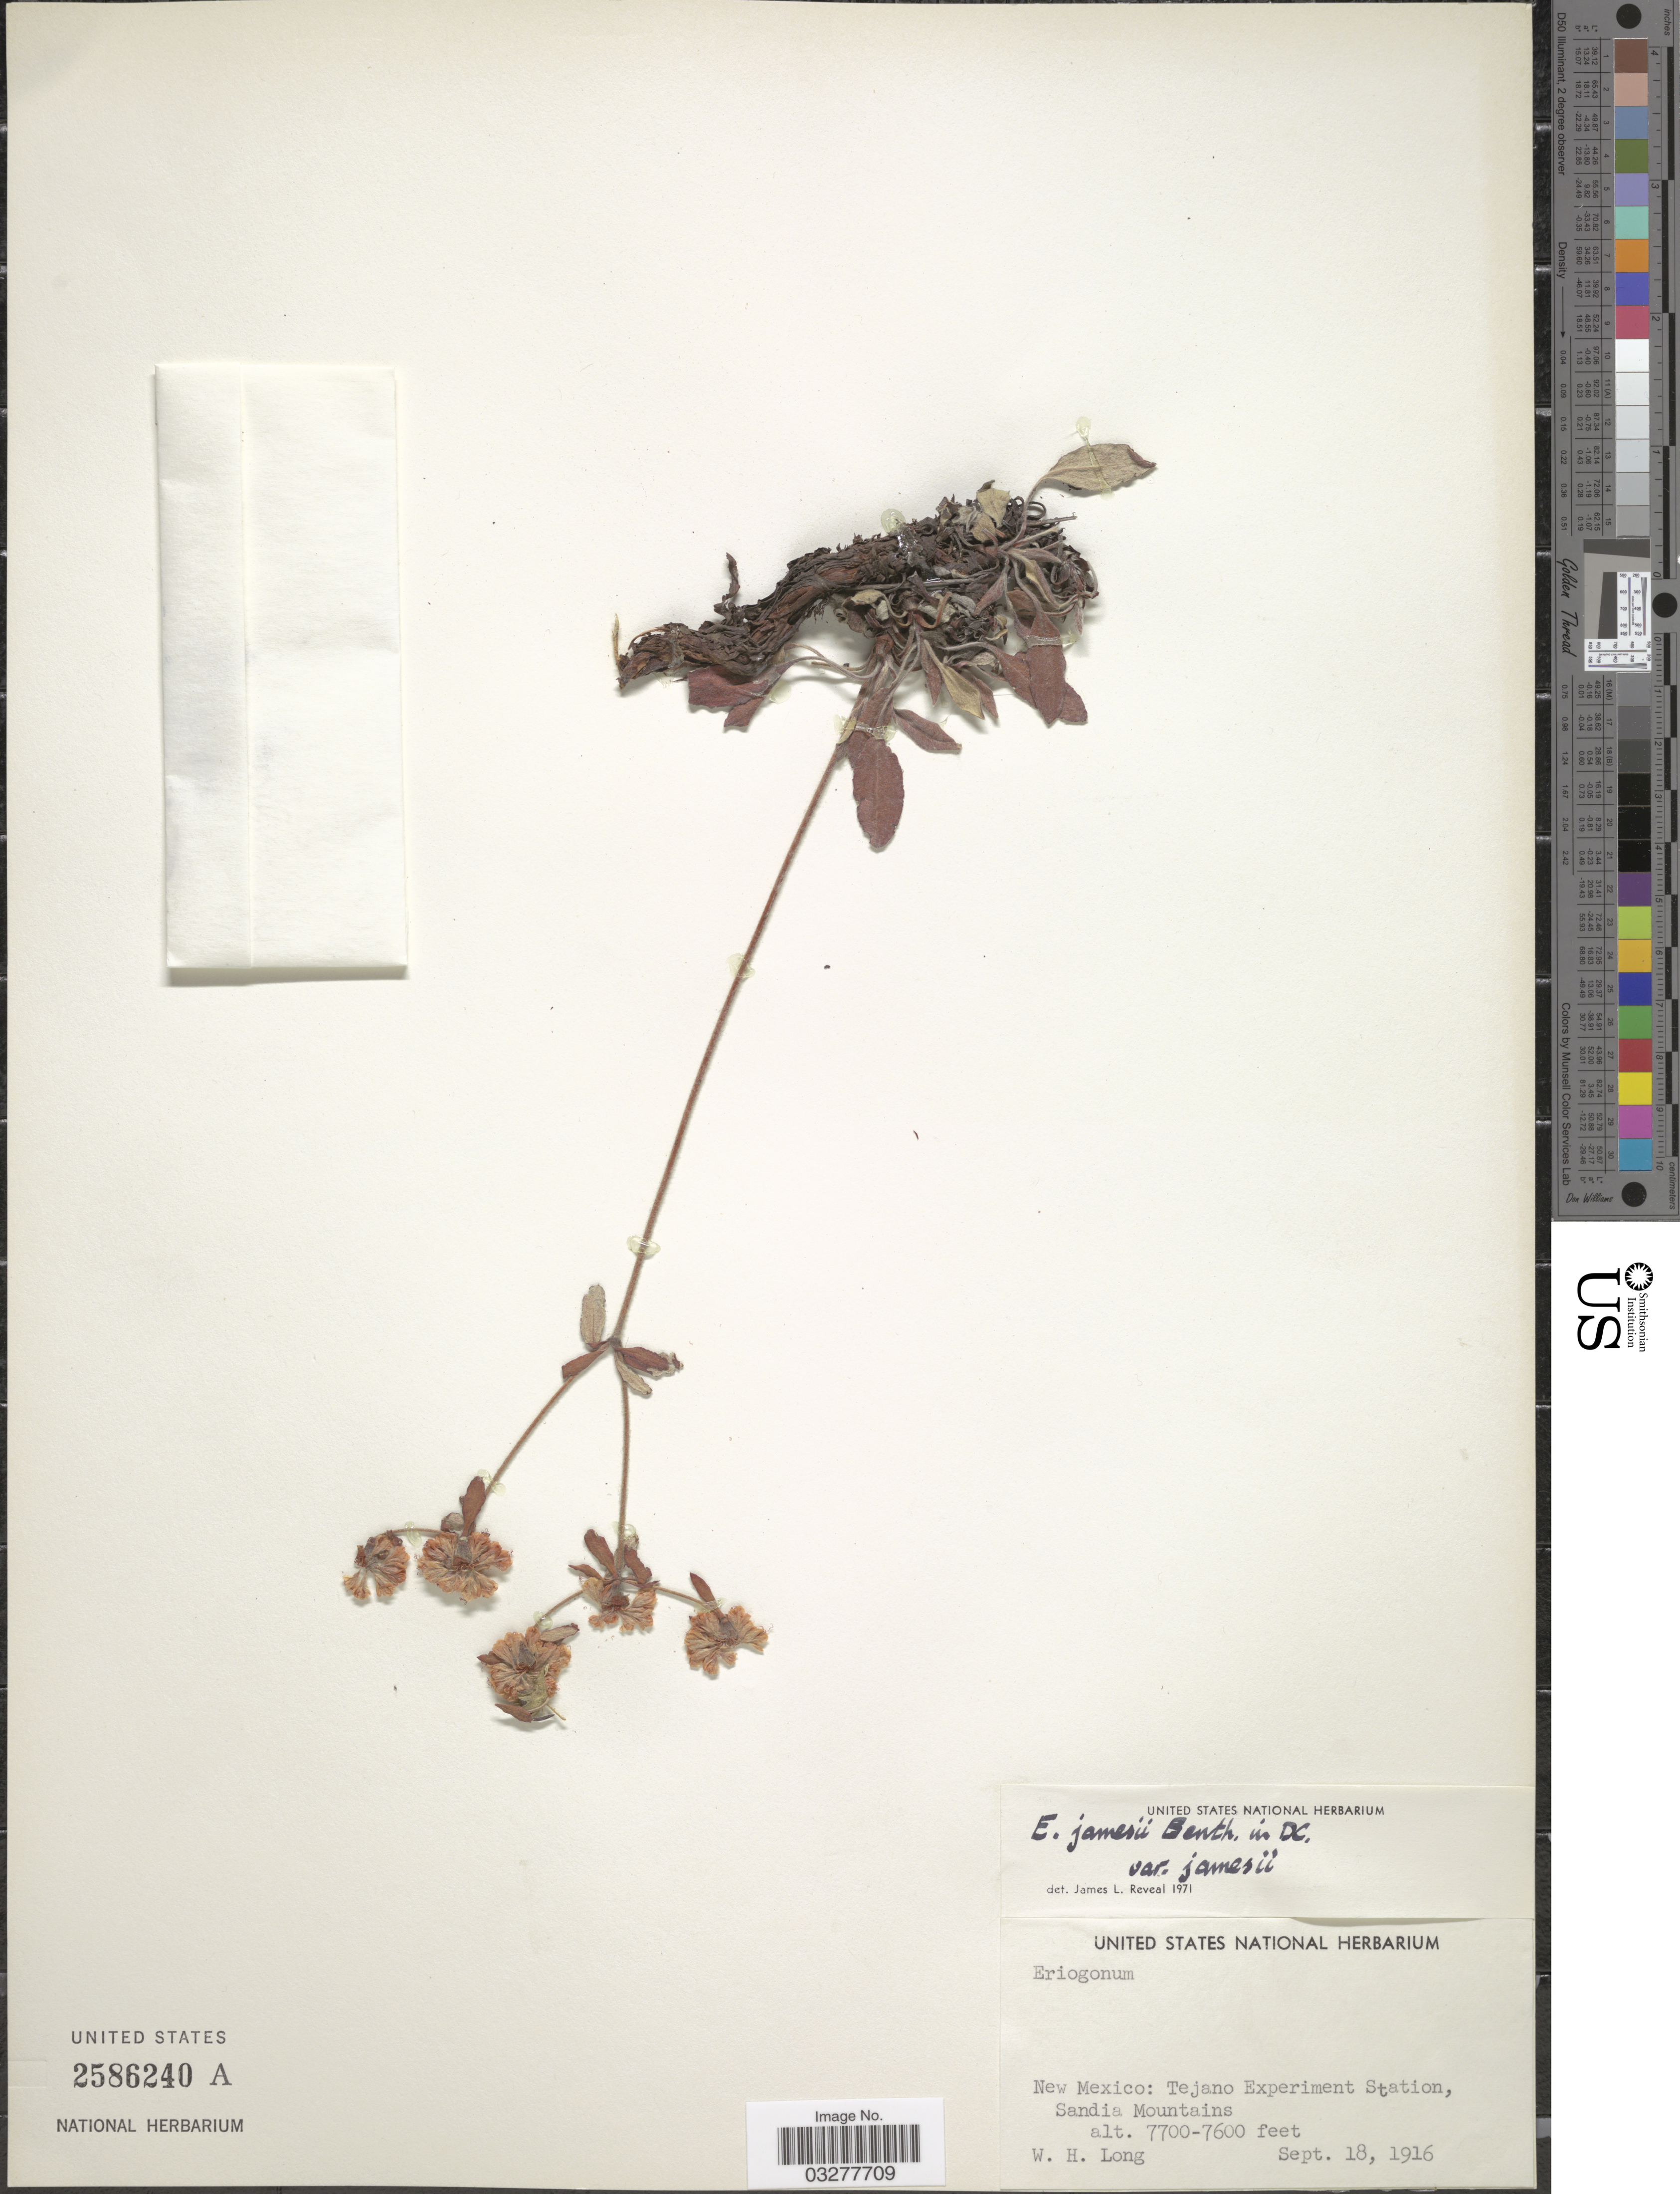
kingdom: Plantae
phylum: Tracheophyta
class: Magnoliopsida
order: Caryophyllales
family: Polygonaceae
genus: Eriogonum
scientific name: Eriogonum jonesii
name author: S. Watson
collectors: W. Long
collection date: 1916-09-18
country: United States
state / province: New Mexico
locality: Tejano Experiment Station, Sandia Mountains.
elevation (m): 2316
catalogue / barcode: US 2586240A